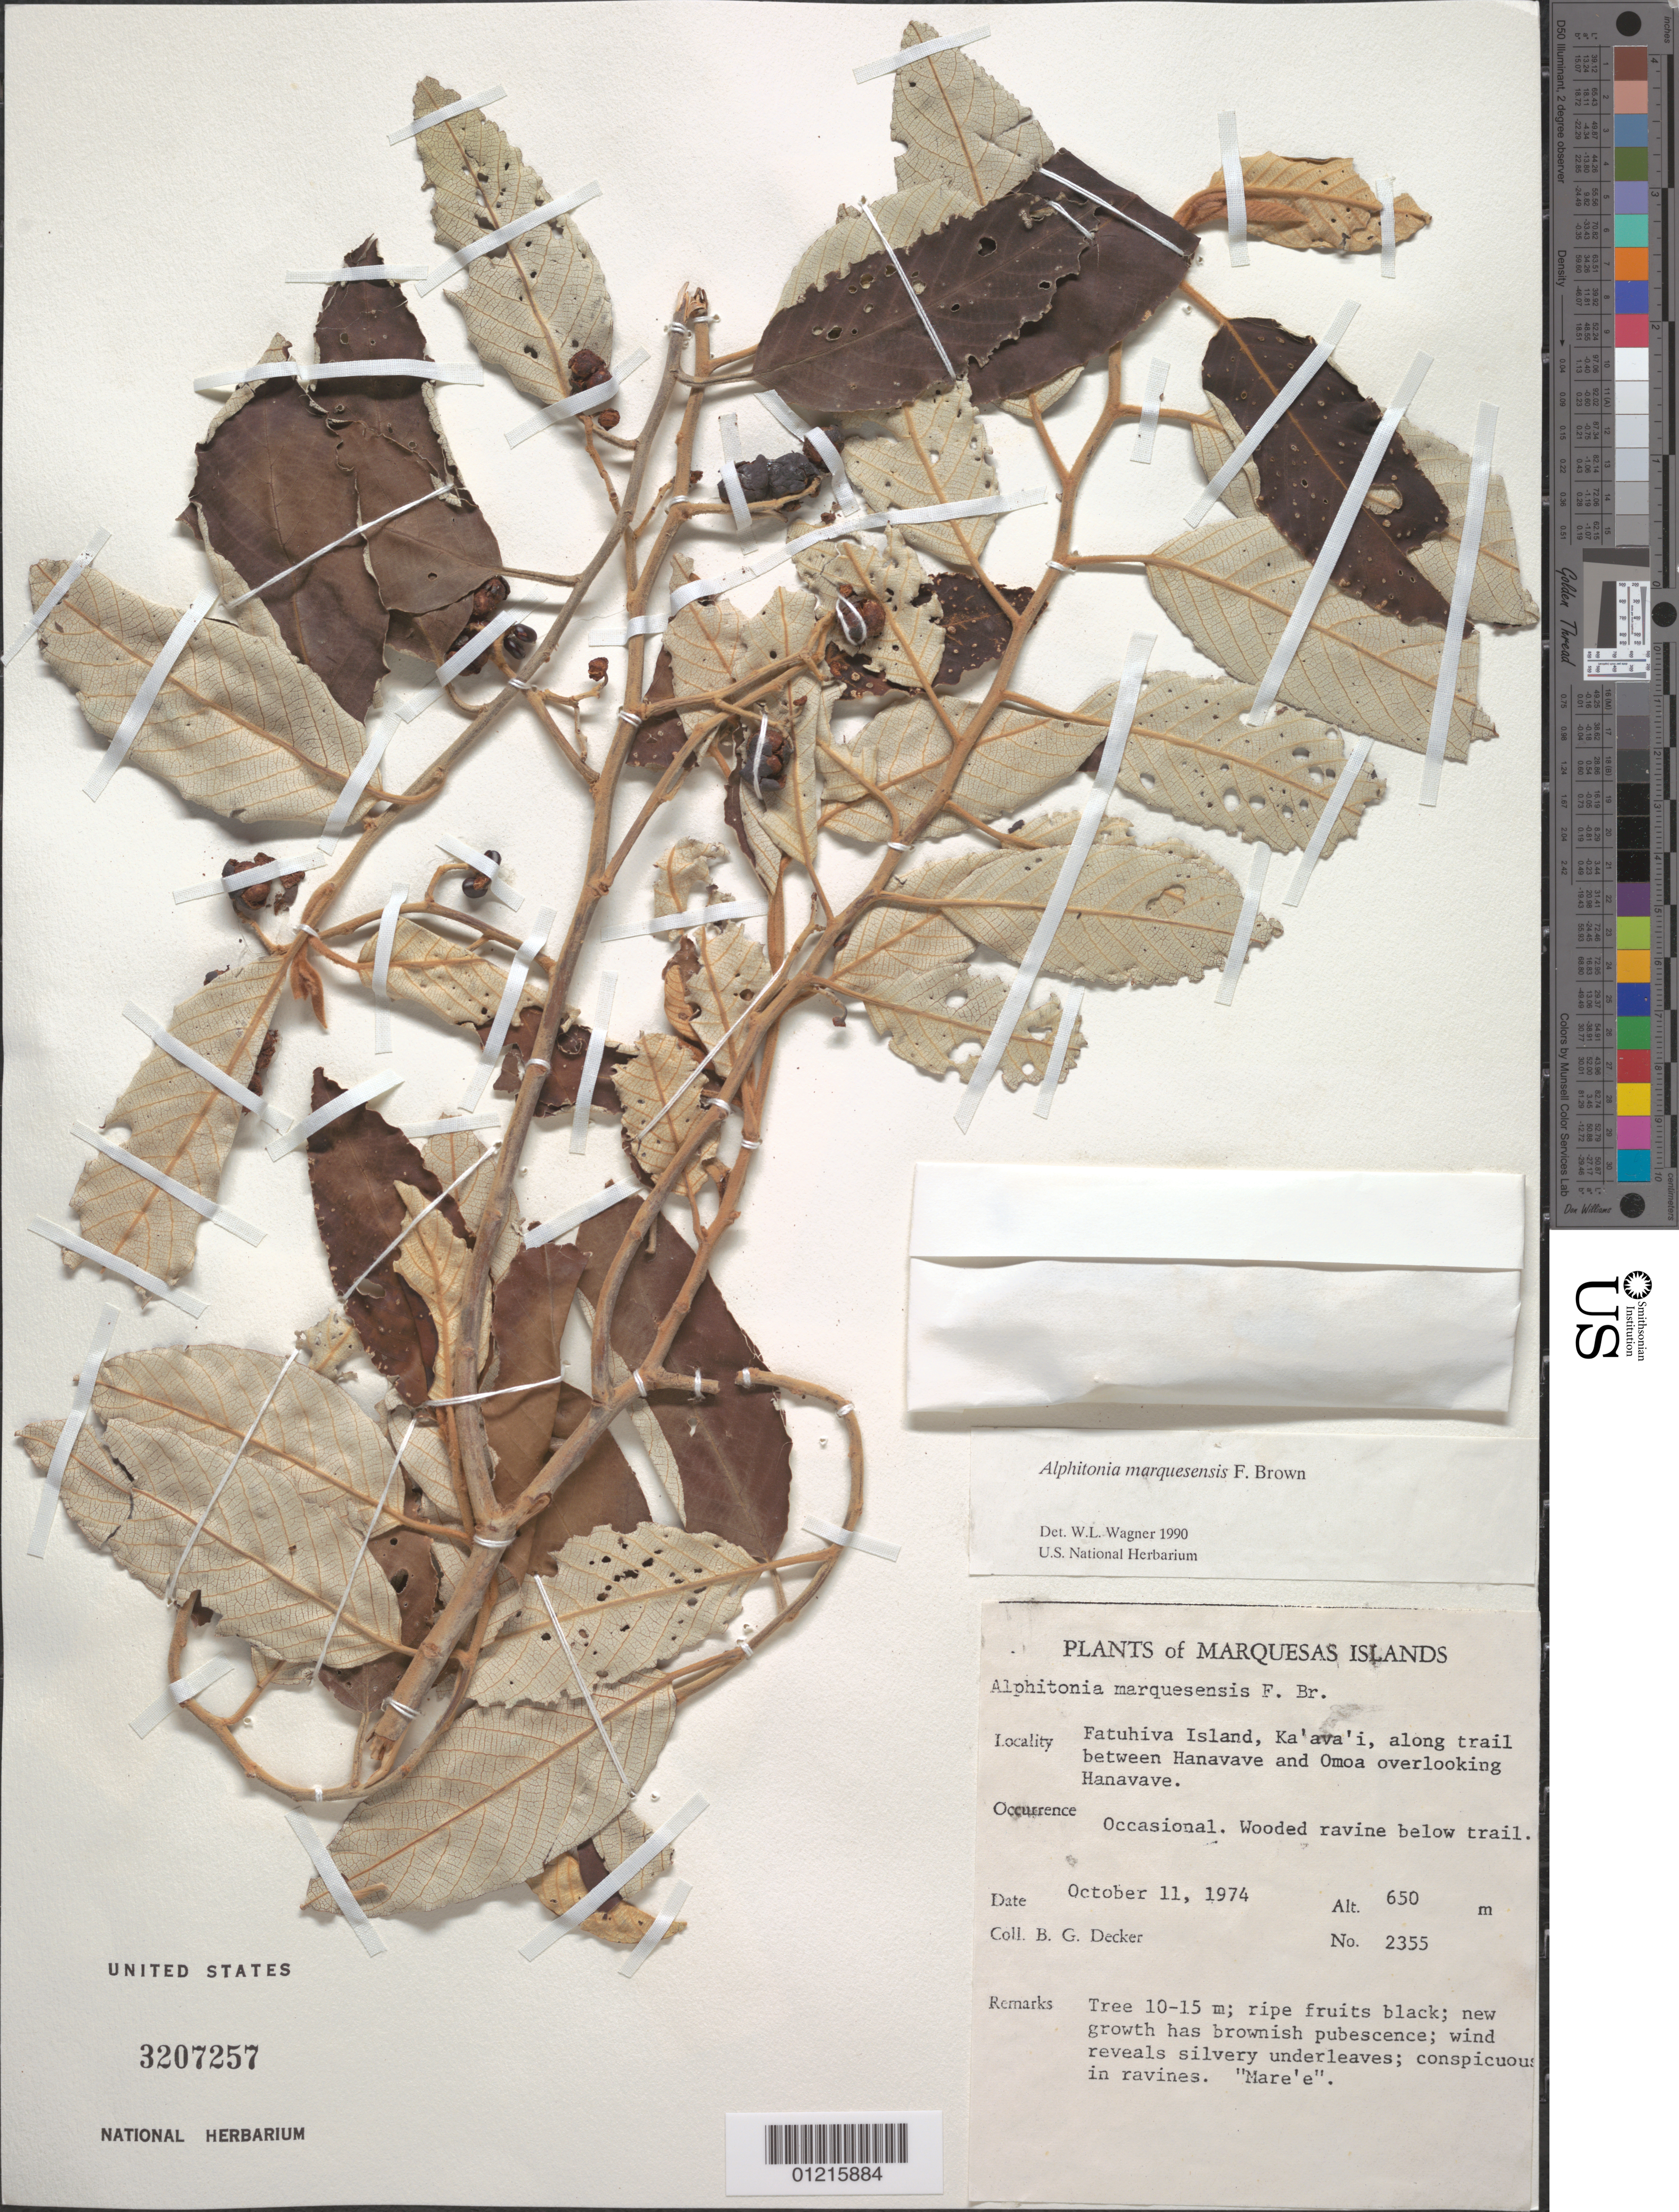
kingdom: Plantae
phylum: Tracheophyta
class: Magnoliopsida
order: Rosales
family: Rhamnaceae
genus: Alphitonia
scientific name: Alphitonia marquesensis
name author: F. Br.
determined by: Wagner, W. L., (BOT), Smithsonian Institution - National Museum of Natural History (UNITED STATES)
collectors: B. G. Decker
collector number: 2355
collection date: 1974-10-11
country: French Polynesia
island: Fatu Hiva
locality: Ka'ava'i, along trail between Hanavave and 'Omo'a, overlooking Hanavave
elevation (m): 650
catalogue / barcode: US 3207257